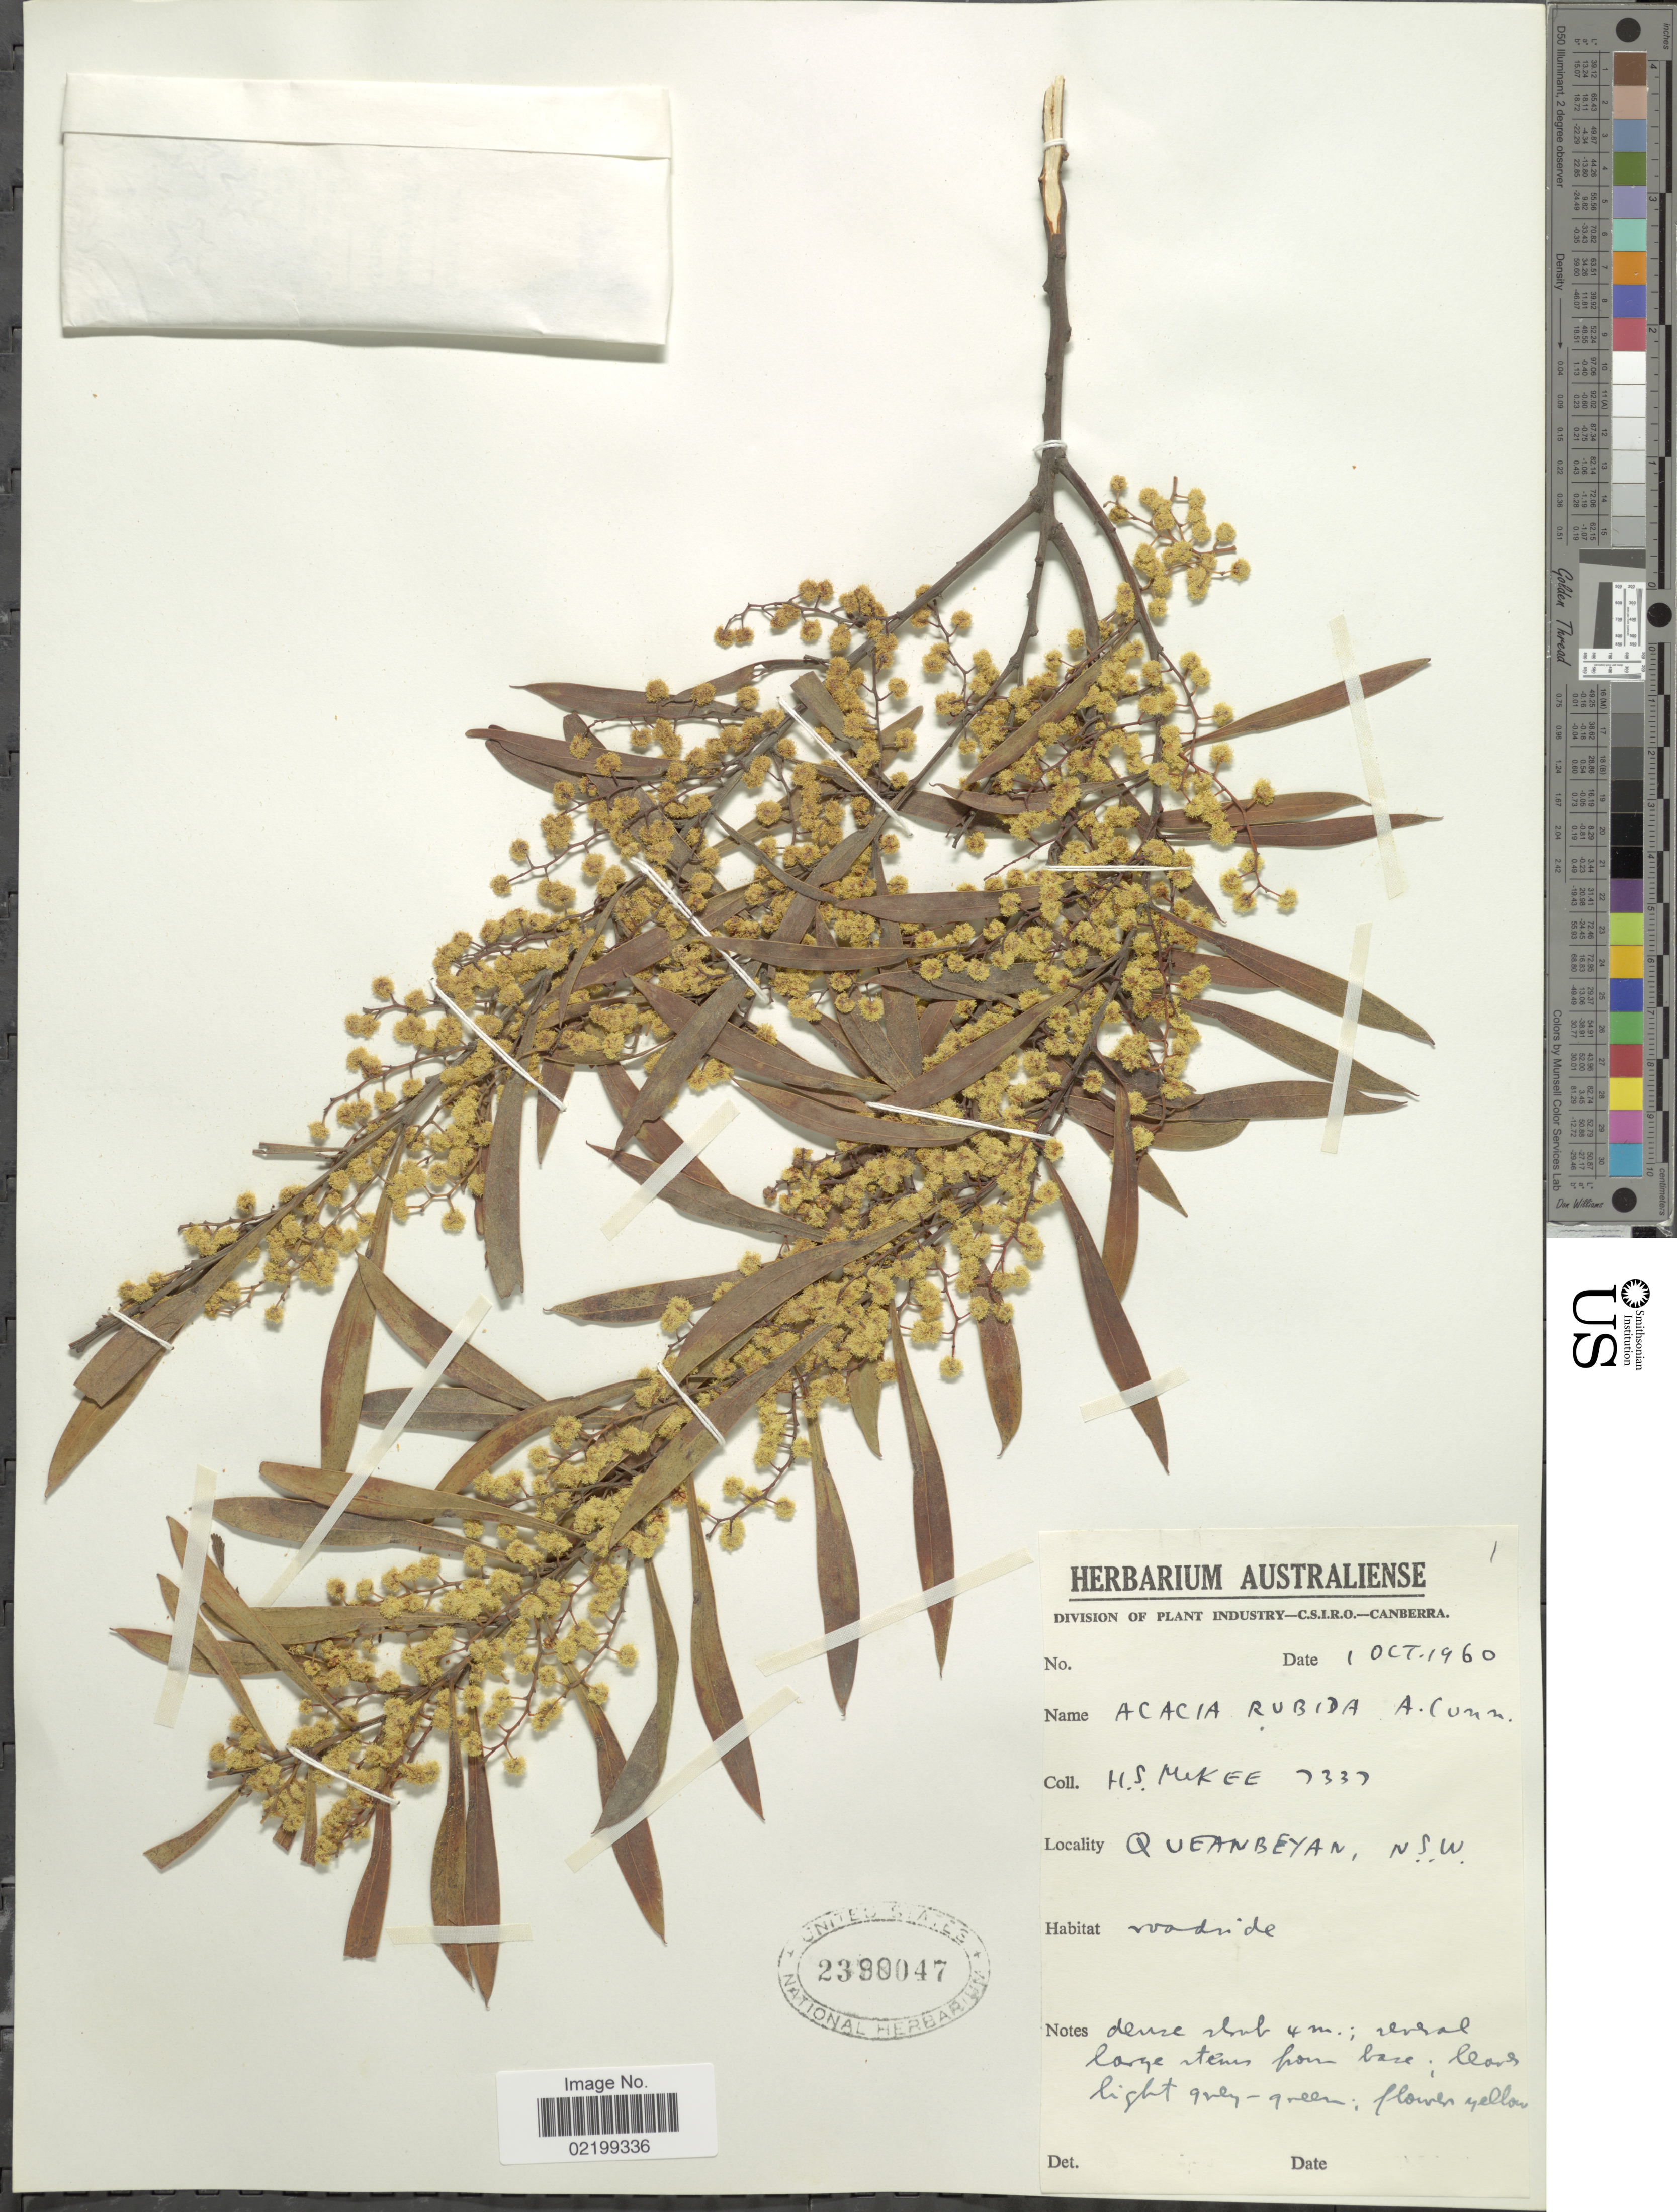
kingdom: Plantae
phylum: Tracheophyta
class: Magnoliopsida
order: Fabales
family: Fabaceae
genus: Acacia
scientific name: Acacia rubida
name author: A. Cunn.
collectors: H. S. McKee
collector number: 7337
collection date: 1960-10-01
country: Australia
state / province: New South Wales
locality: Queanbeyan, roadside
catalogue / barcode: US 2390047